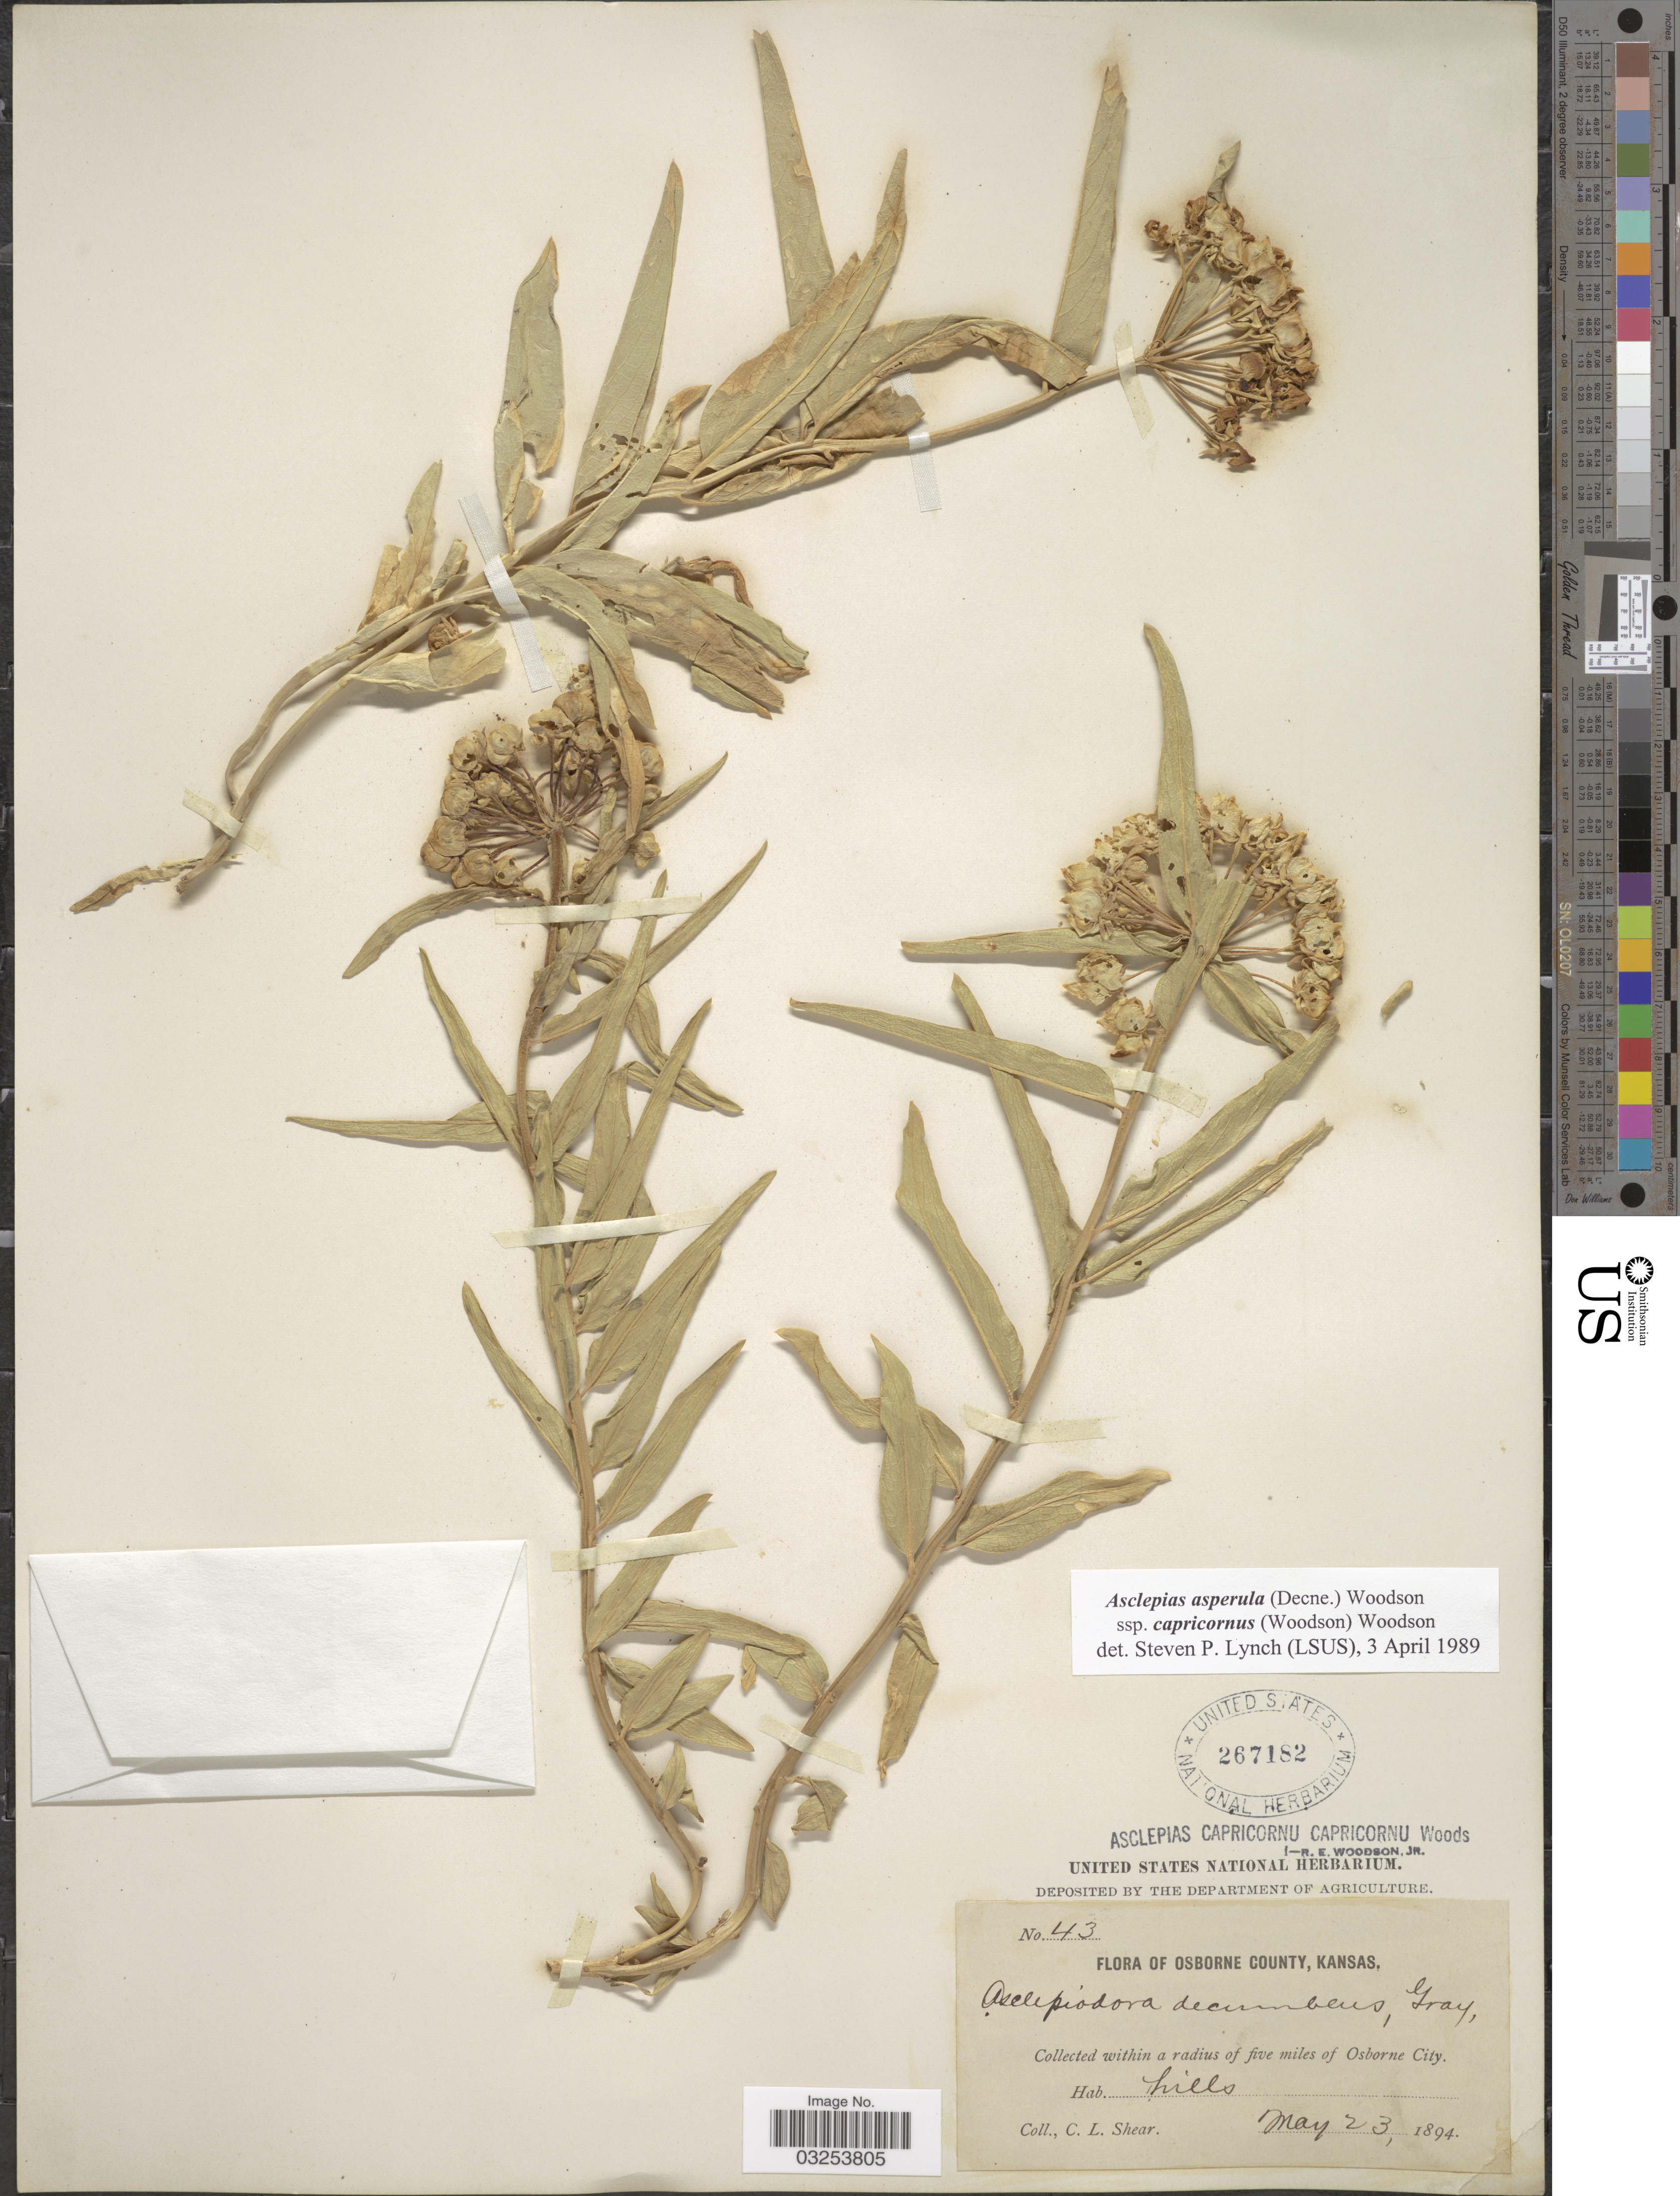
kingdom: Plantae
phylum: Tracheophyta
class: Magnoliopsida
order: Gentianales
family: Apocynaceae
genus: Asclepias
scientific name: Asclepias asperula subsp. capricornus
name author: Woodson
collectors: C. L. Shear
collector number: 43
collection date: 1894-05-23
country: United States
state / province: Kansas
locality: Osborne County. Within a radius of five miles of Osborne City.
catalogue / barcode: US 267182